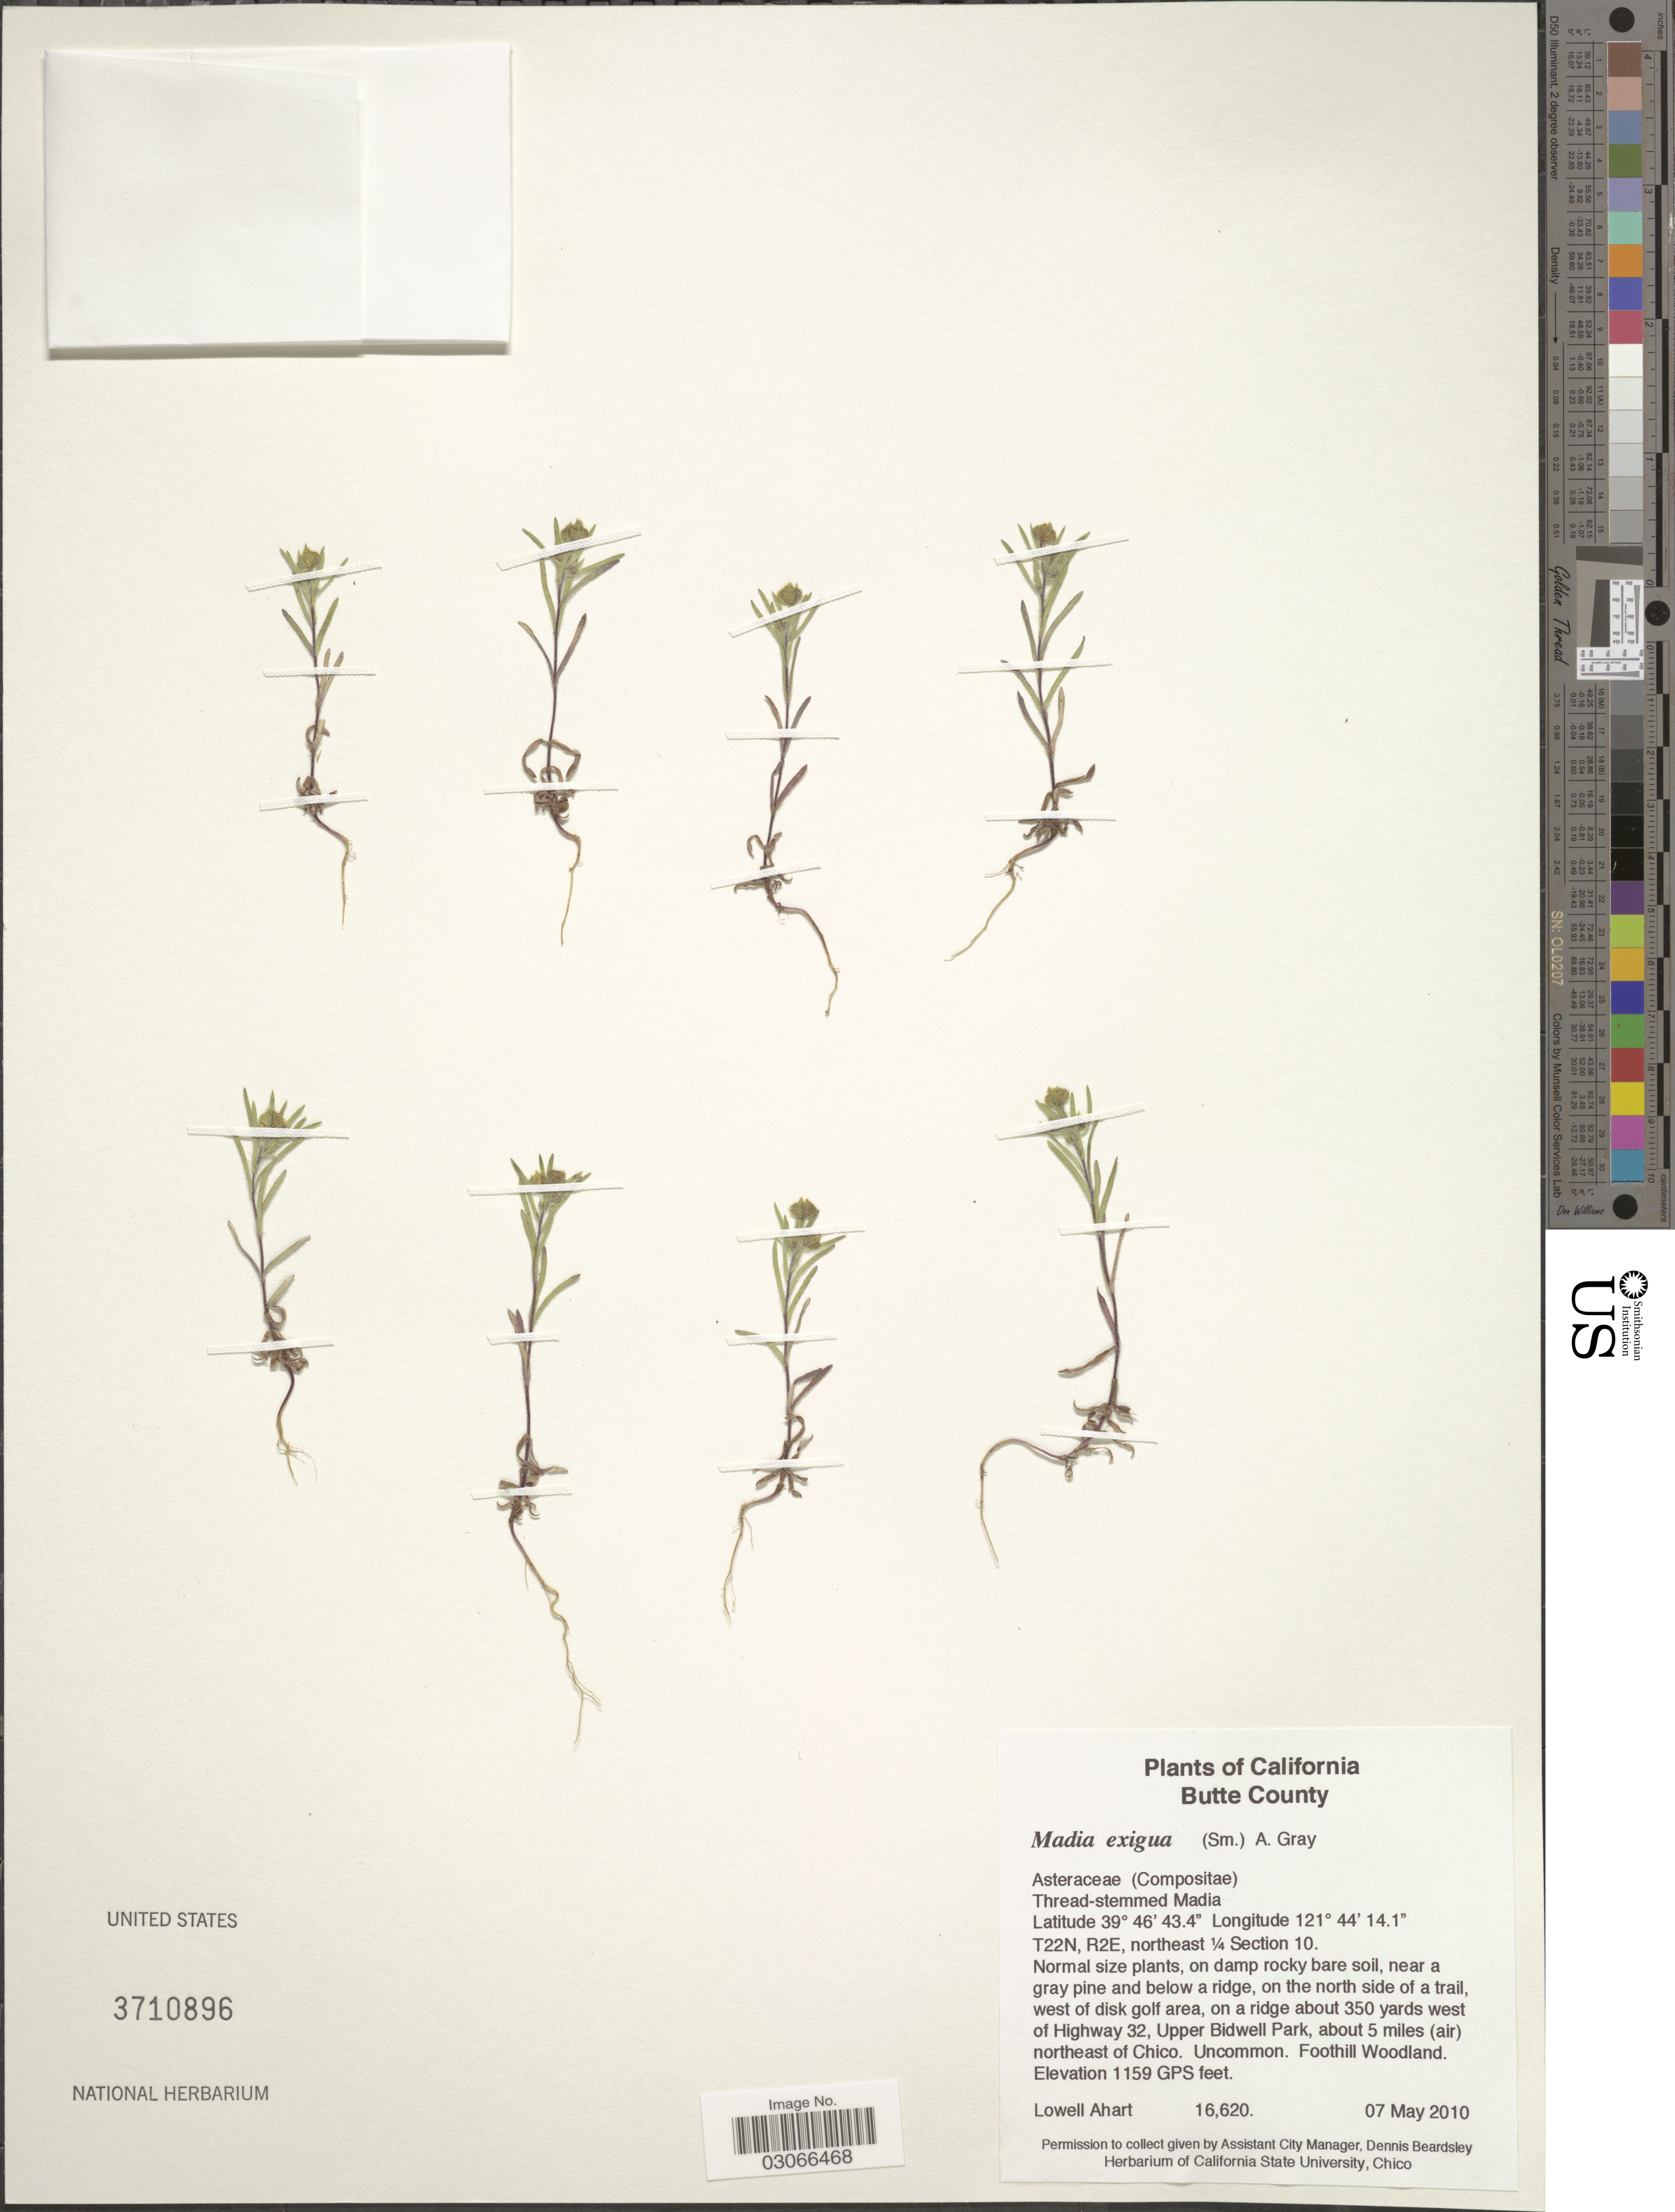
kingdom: Plantae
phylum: Tracheophyta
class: Magnoliopsida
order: Asterales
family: Asteraceae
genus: Madia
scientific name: Madia exigua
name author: (Sm.) A. Gray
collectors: L. Ahart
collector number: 16620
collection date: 2010-05-07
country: United States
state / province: California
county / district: Butte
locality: Butte County. T22N, R2E, northeast ¼ Section 10, on the north side of a trail, west of disk golf area, on a ridge about 350 yards west of Highway 32, Upper Bidwell Park, about 5 miles (air) northeast of Chico.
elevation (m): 353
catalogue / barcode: US 3710896